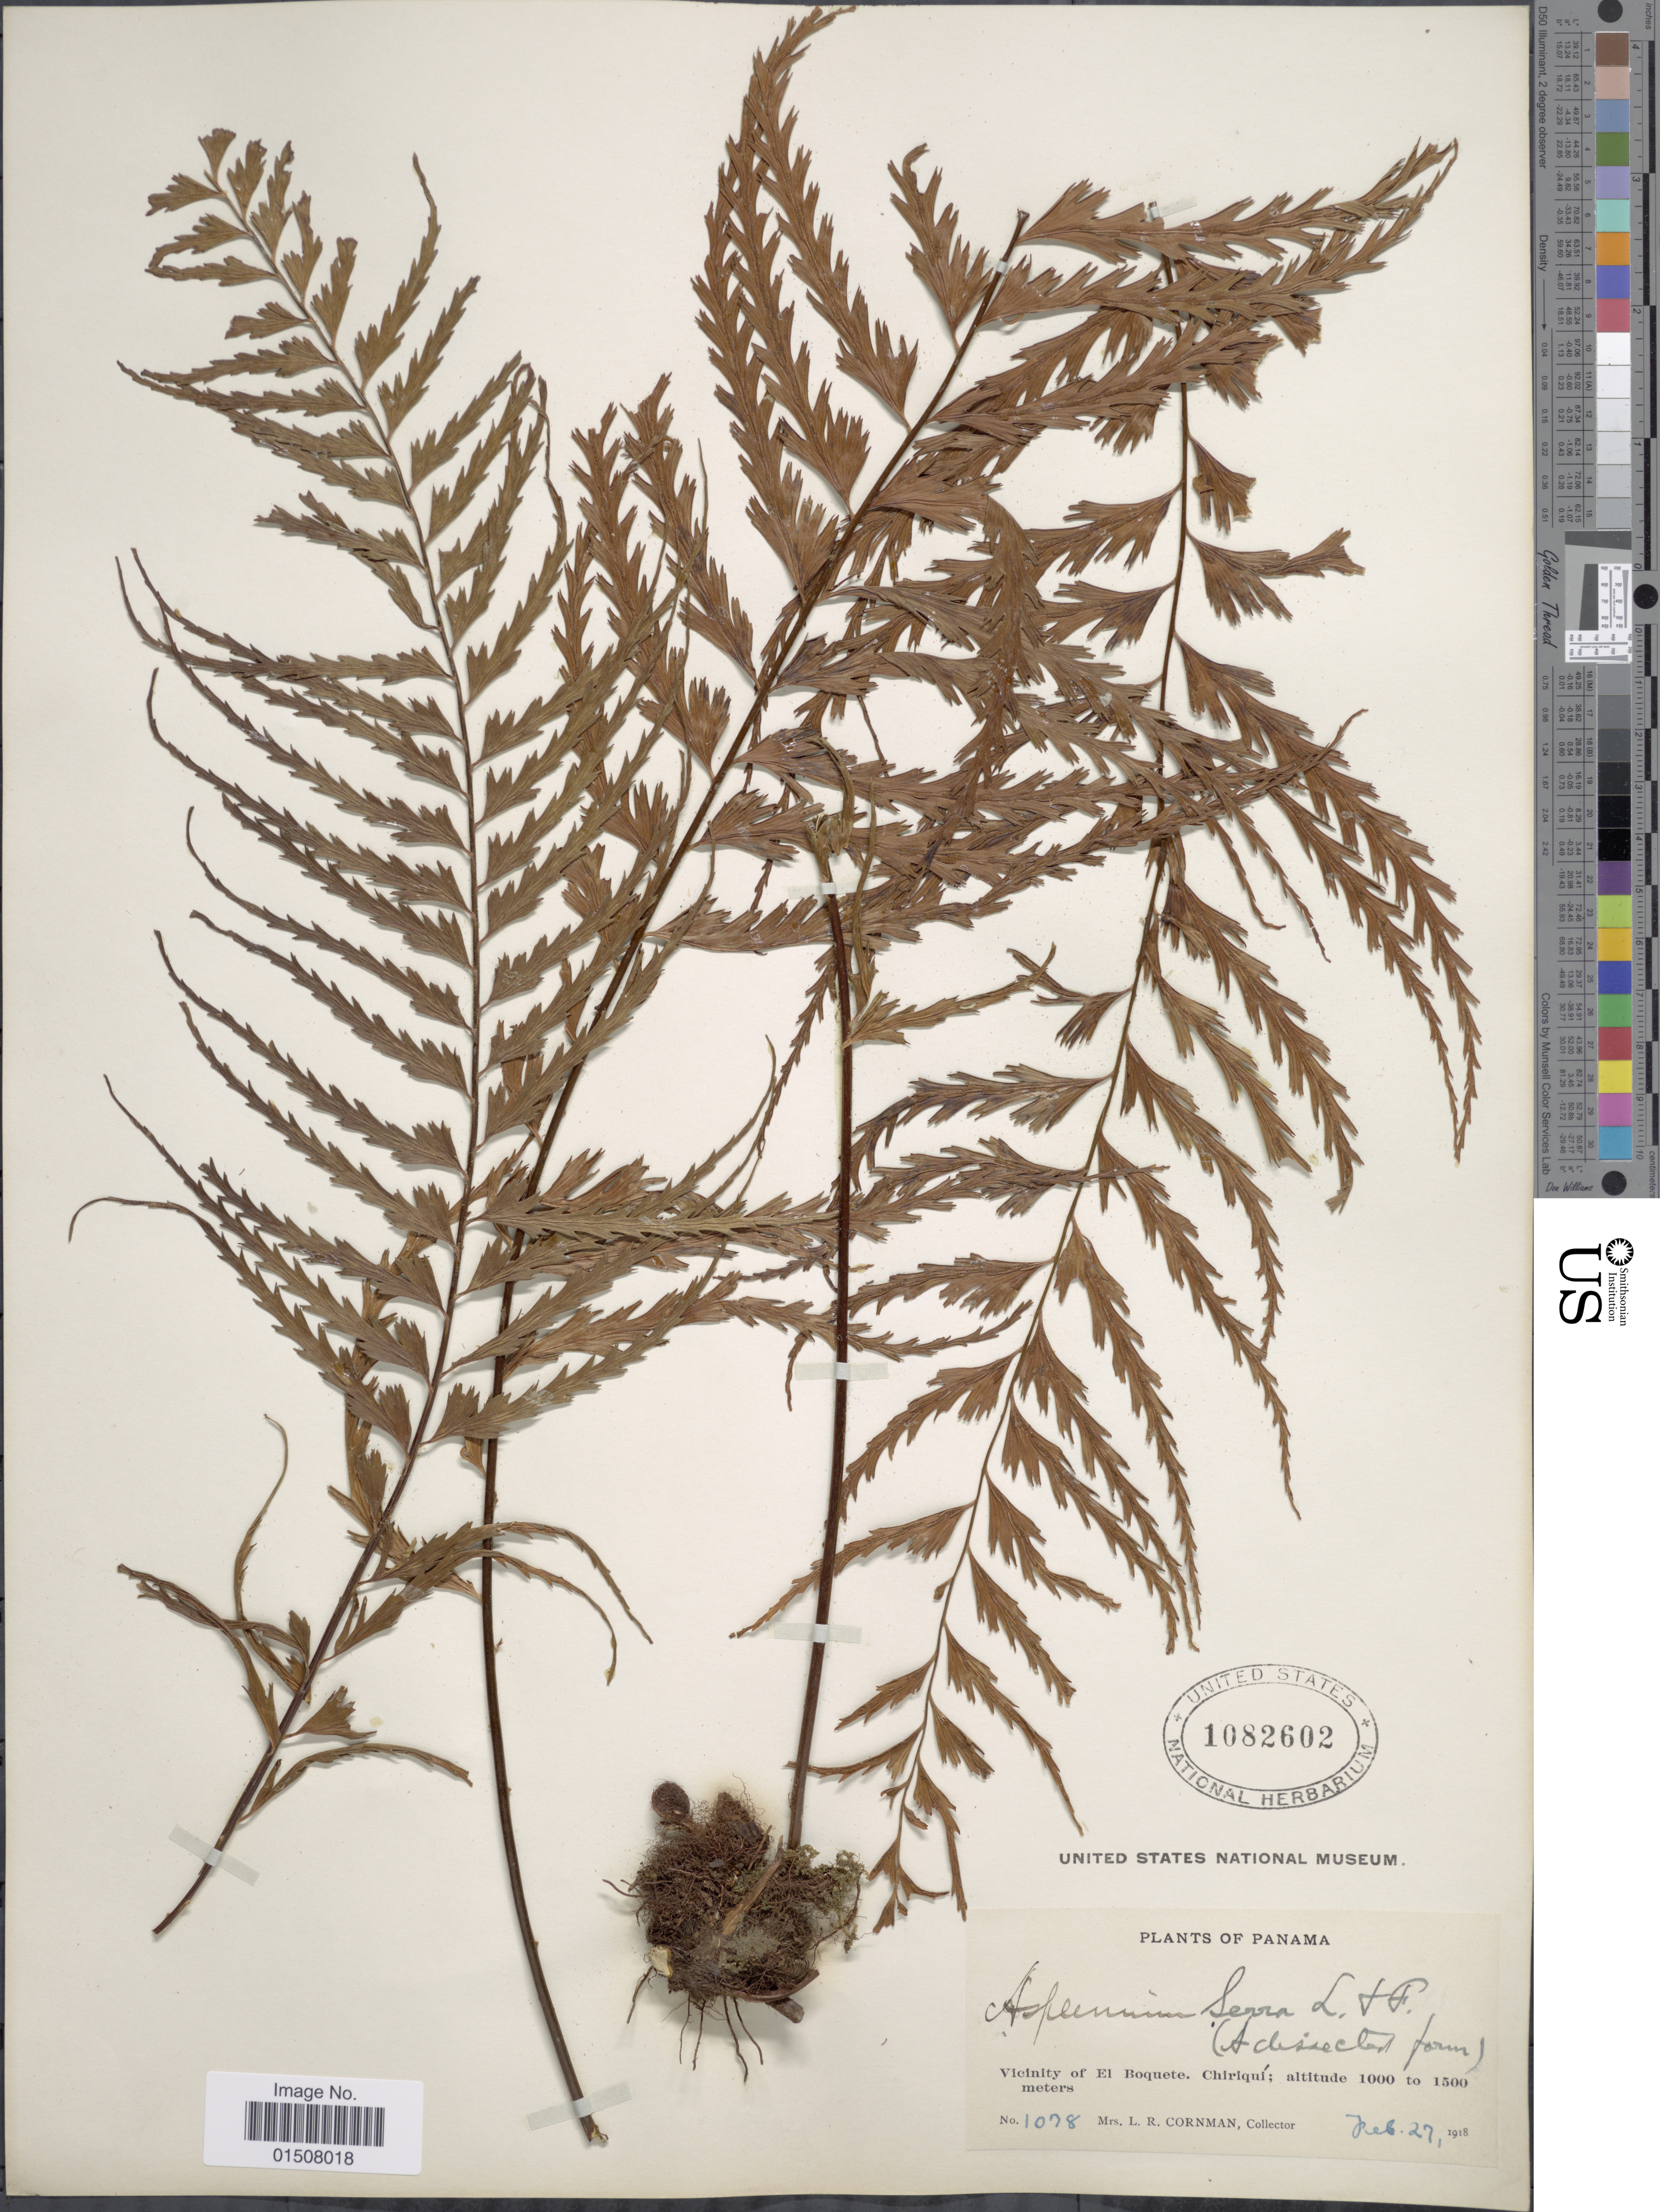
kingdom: Plantae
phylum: Tracheophyta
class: Polypodiopsida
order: Polypodiales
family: Aspleniaceae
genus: Asplenium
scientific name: Asplenium serra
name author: Langsd. & Fisch.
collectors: L. Cornman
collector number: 1078*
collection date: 1918-02-27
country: Panama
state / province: Chiriqui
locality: Vicinity of El Boquete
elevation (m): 1000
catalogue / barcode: US 1082602